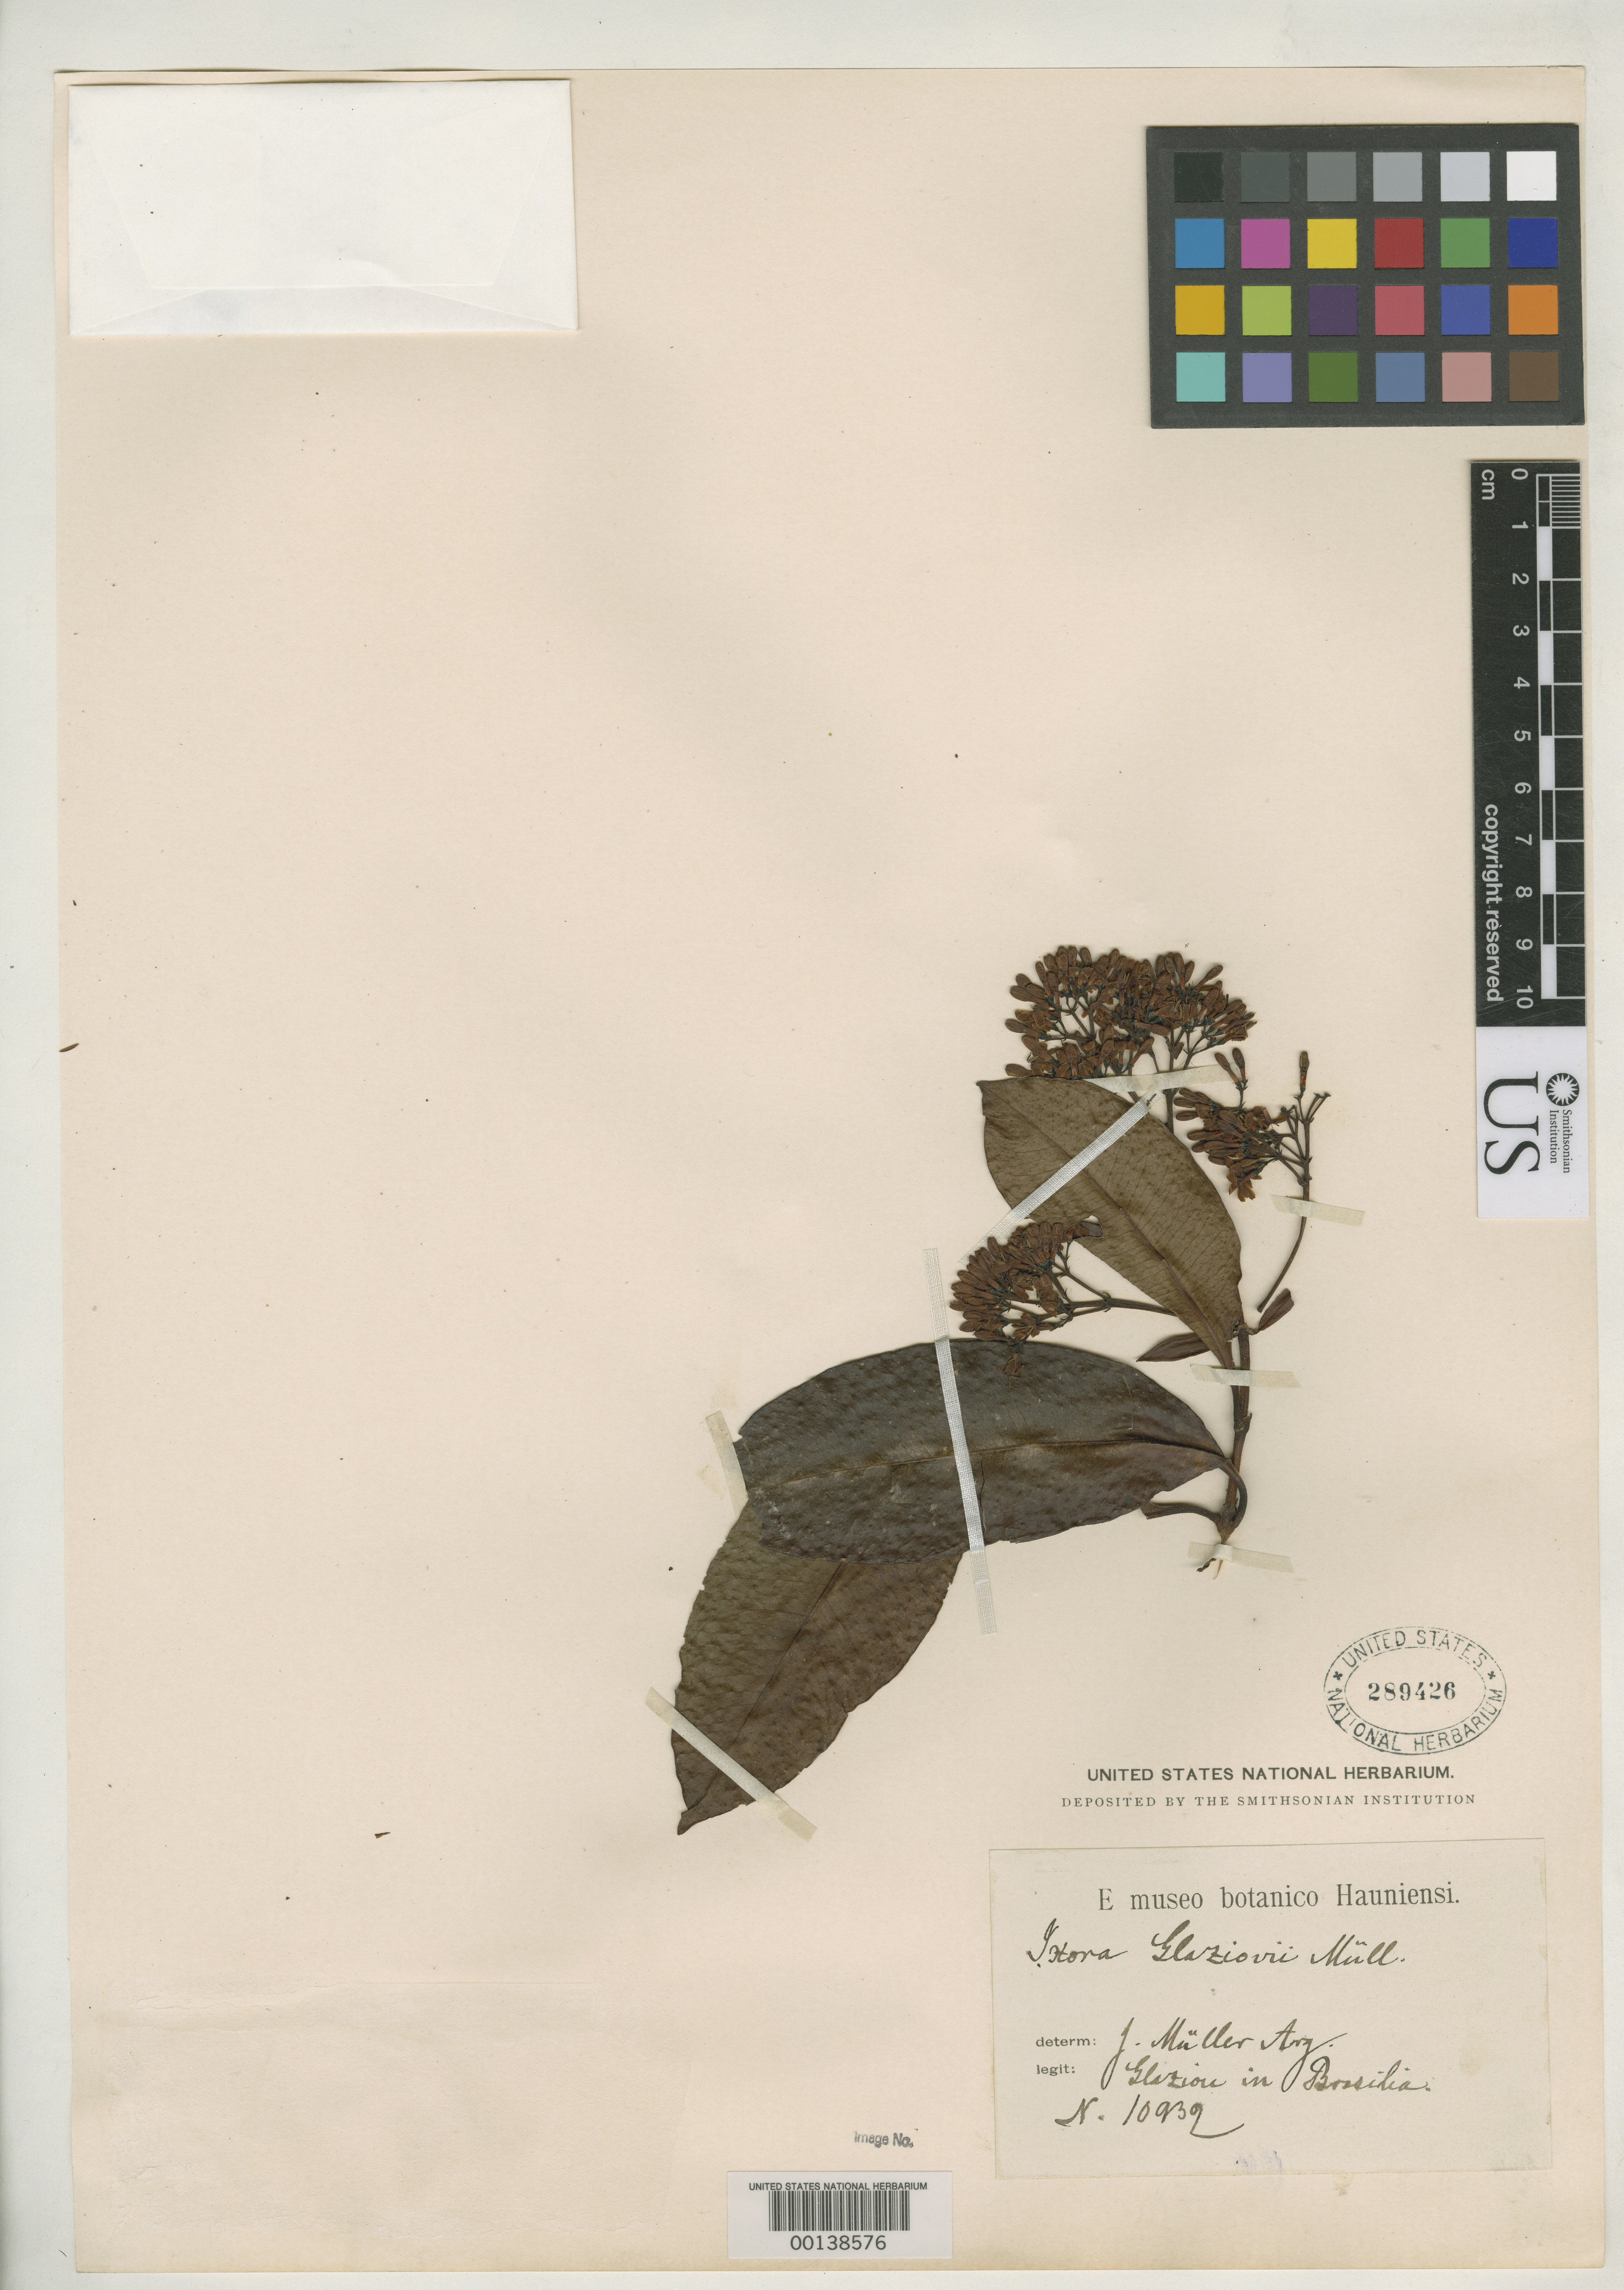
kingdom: Plantae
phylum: Tracheophyta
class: Magnoliopsida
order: Gentianales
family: Rubiaceae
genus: Ixora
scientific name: Ixora glaziovi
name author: Müll. Arg. in Mart.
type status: Isotype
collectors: A. F. M. Glaziou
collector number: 10932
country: Brazil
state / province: Rio de Janeiro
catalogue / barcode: US 289426